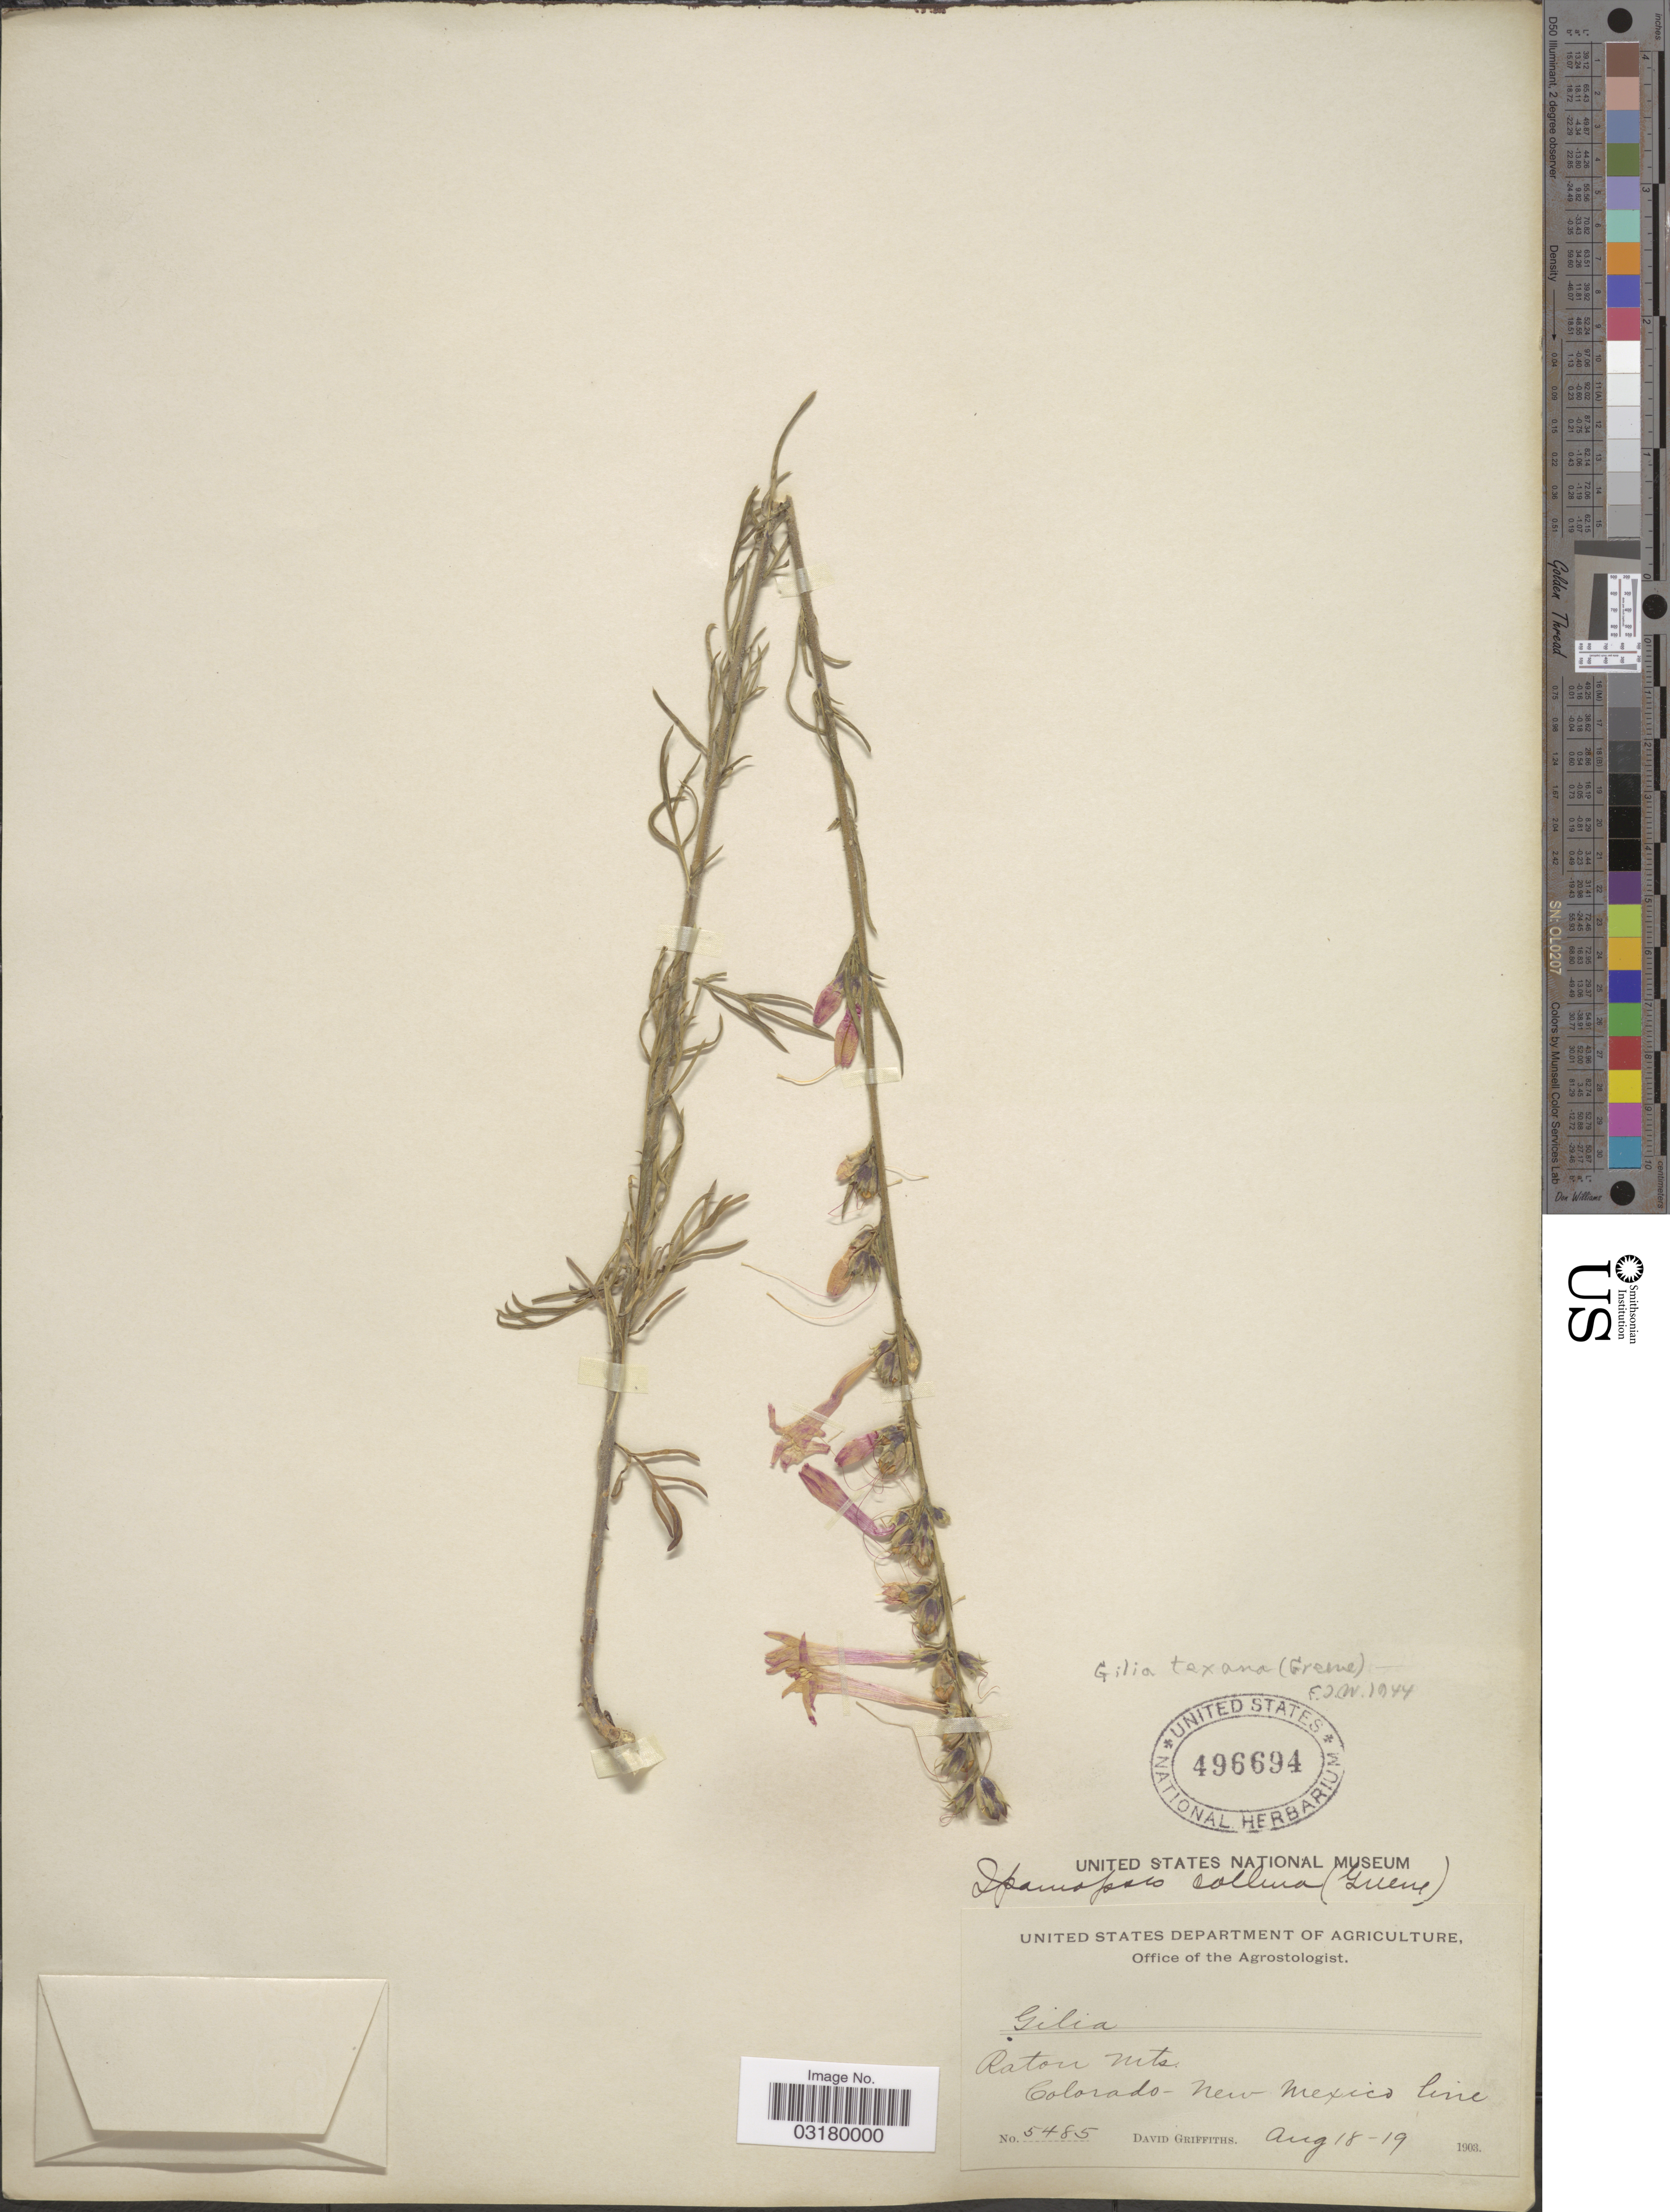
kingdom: Plantae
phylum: Tracheophyta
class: Magnoliopsida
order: Ericales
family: Polemoniaceae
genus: Ipomopsis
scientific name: Ipomopsis aggregata subsp. formosissima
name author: (Greene) Wherry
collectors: D. Griffiths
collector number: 5485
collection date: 1903-08-18/1903-08-19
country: United States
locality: Raton Mts. Colorado - New Mexico line.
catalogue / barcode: US 496694